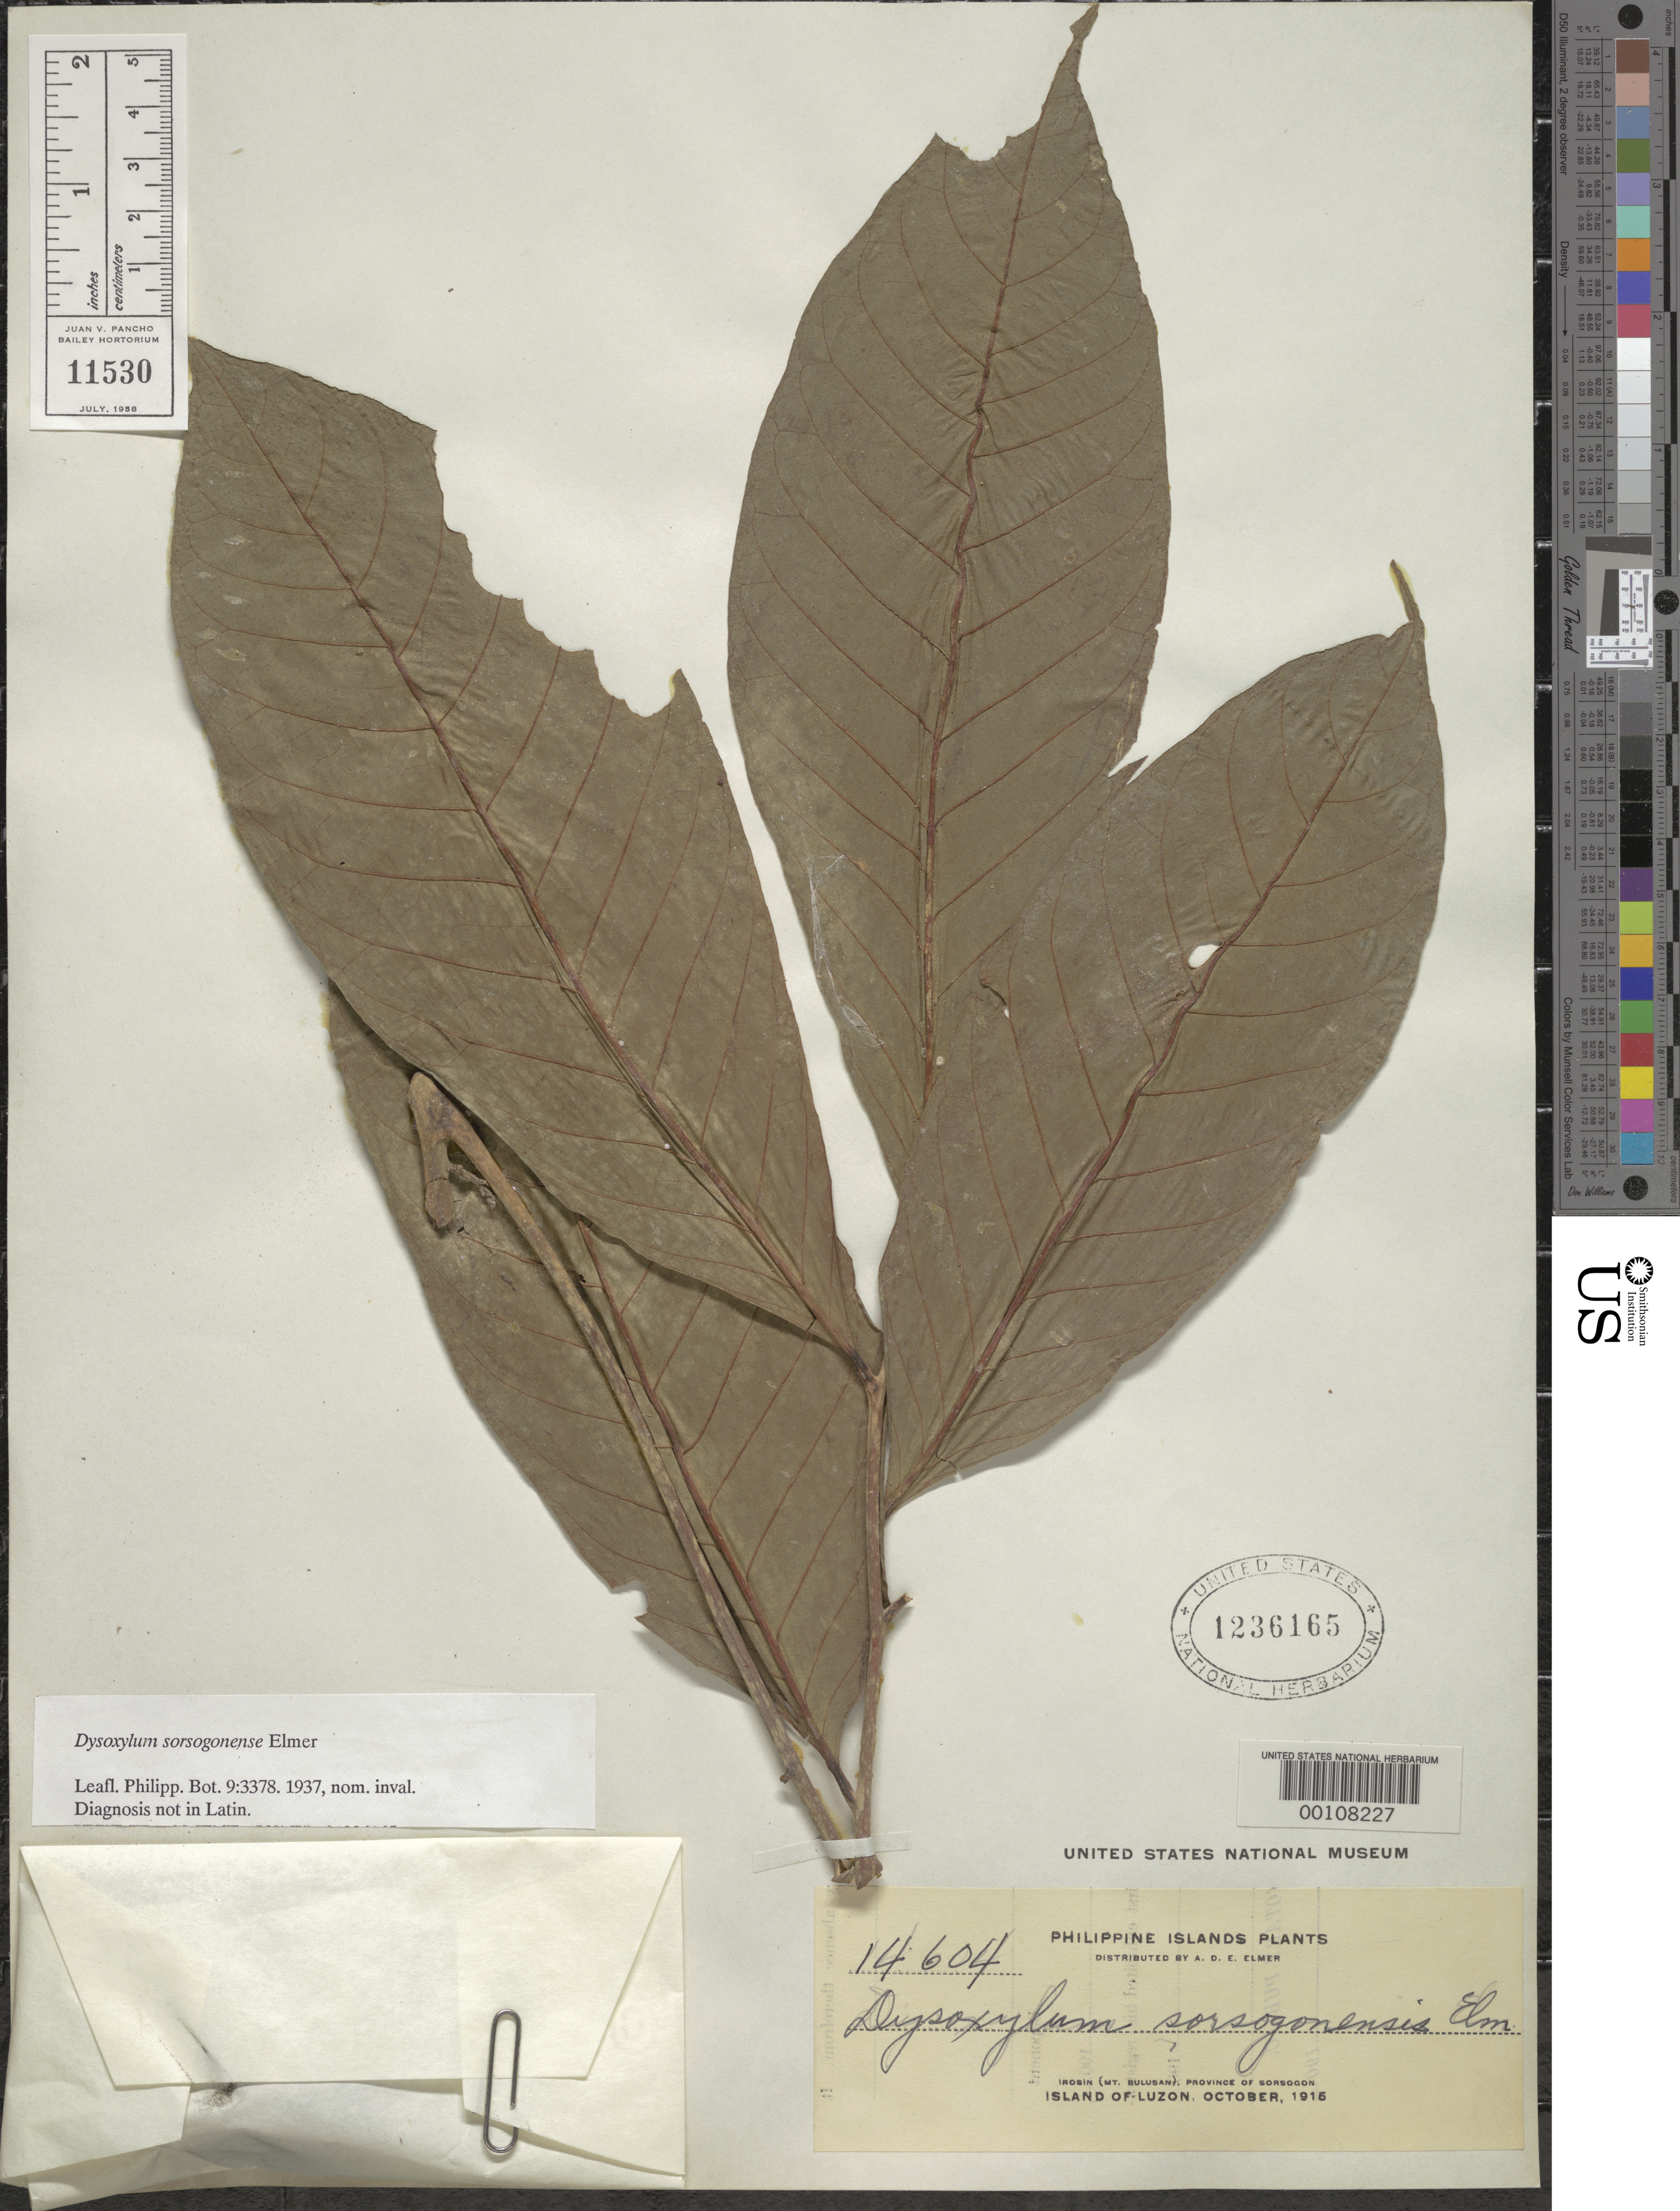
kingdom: Plantae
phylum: Tracheophyta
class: Magnoliopsida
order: Sapindales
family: Meliaceae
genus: Dysoxylum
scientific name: Dysoxylum macrocarpum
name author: (Spreng.) Blume ex G. Don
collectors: A. D. E. Elmer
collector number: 14604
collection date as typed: Oct 1915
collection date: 1915-10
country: Philippines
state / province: Bicol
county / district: Sorsogon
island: Luzon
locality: Irosin (Mt. Bulusan)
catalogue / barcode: US 1236165